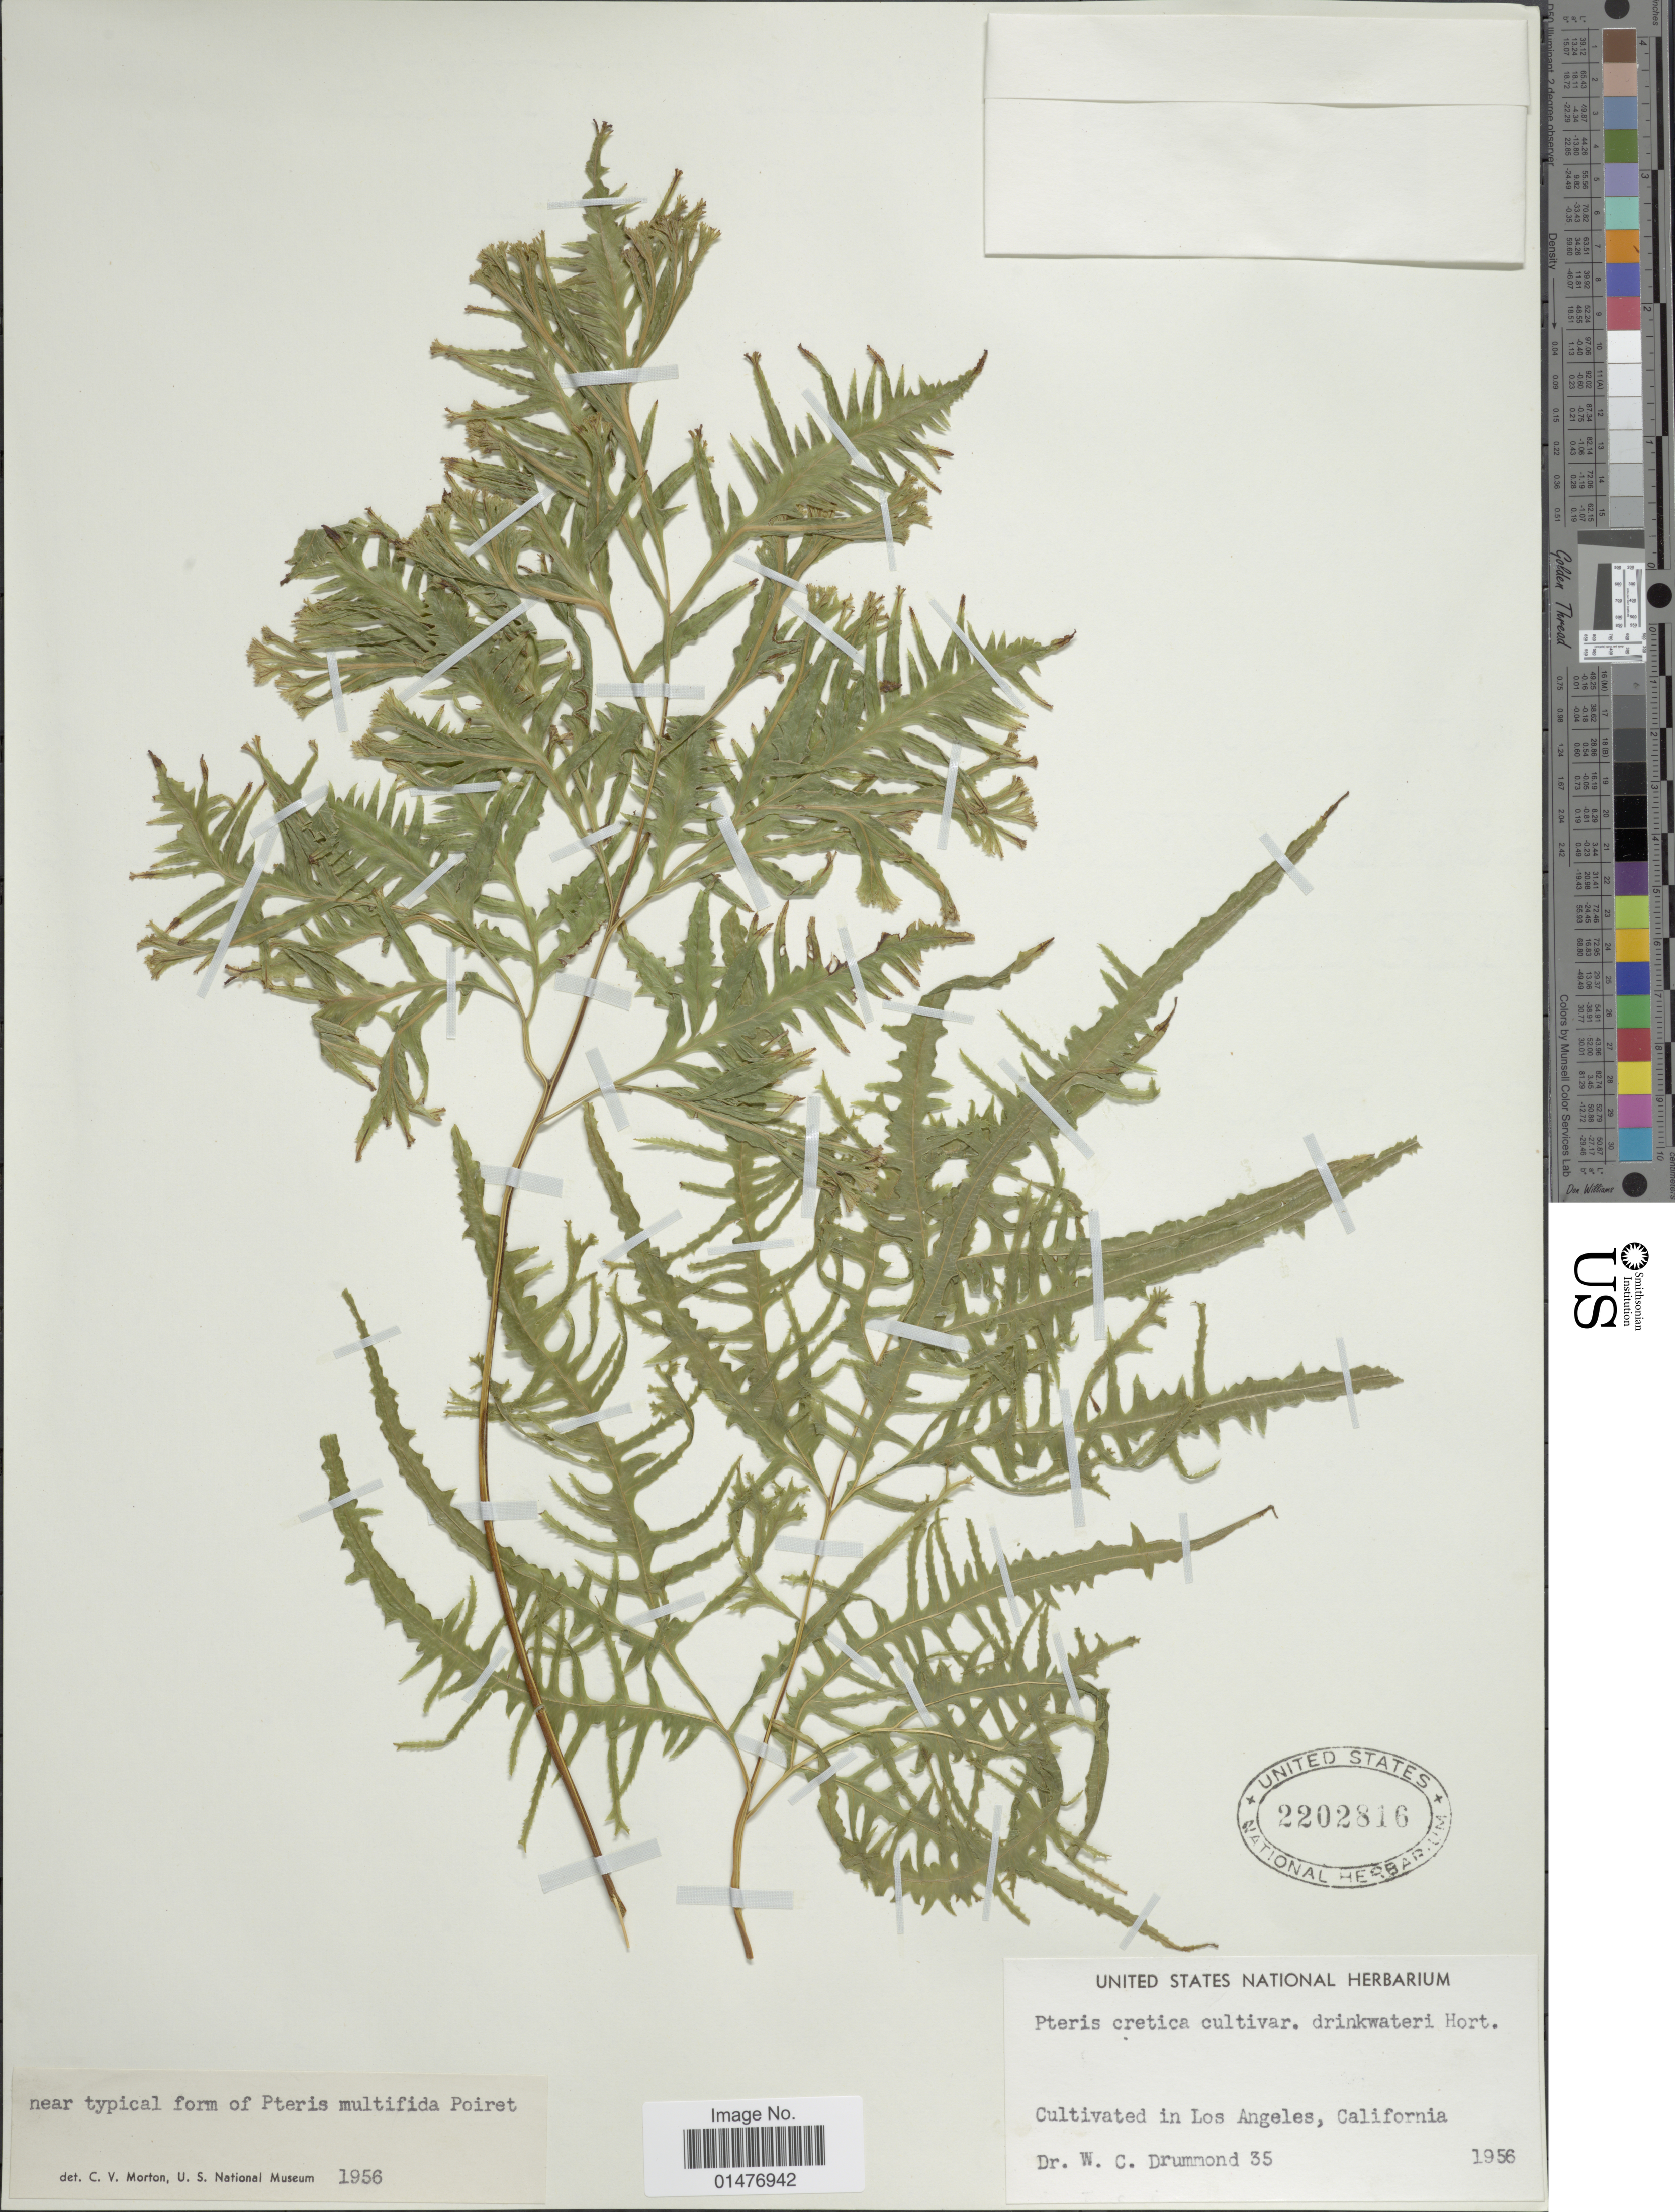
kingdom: Plantae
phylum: Tracheophyta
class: Polypodiopsida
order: Polypodiales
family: Pteridaceae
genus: Pteris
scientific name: Pteris cretica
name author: L.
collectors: W. Drummond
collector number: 35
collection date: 1956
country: United States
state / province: California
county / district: Los Angeles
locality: Los Angeles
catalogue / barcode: US 2202816